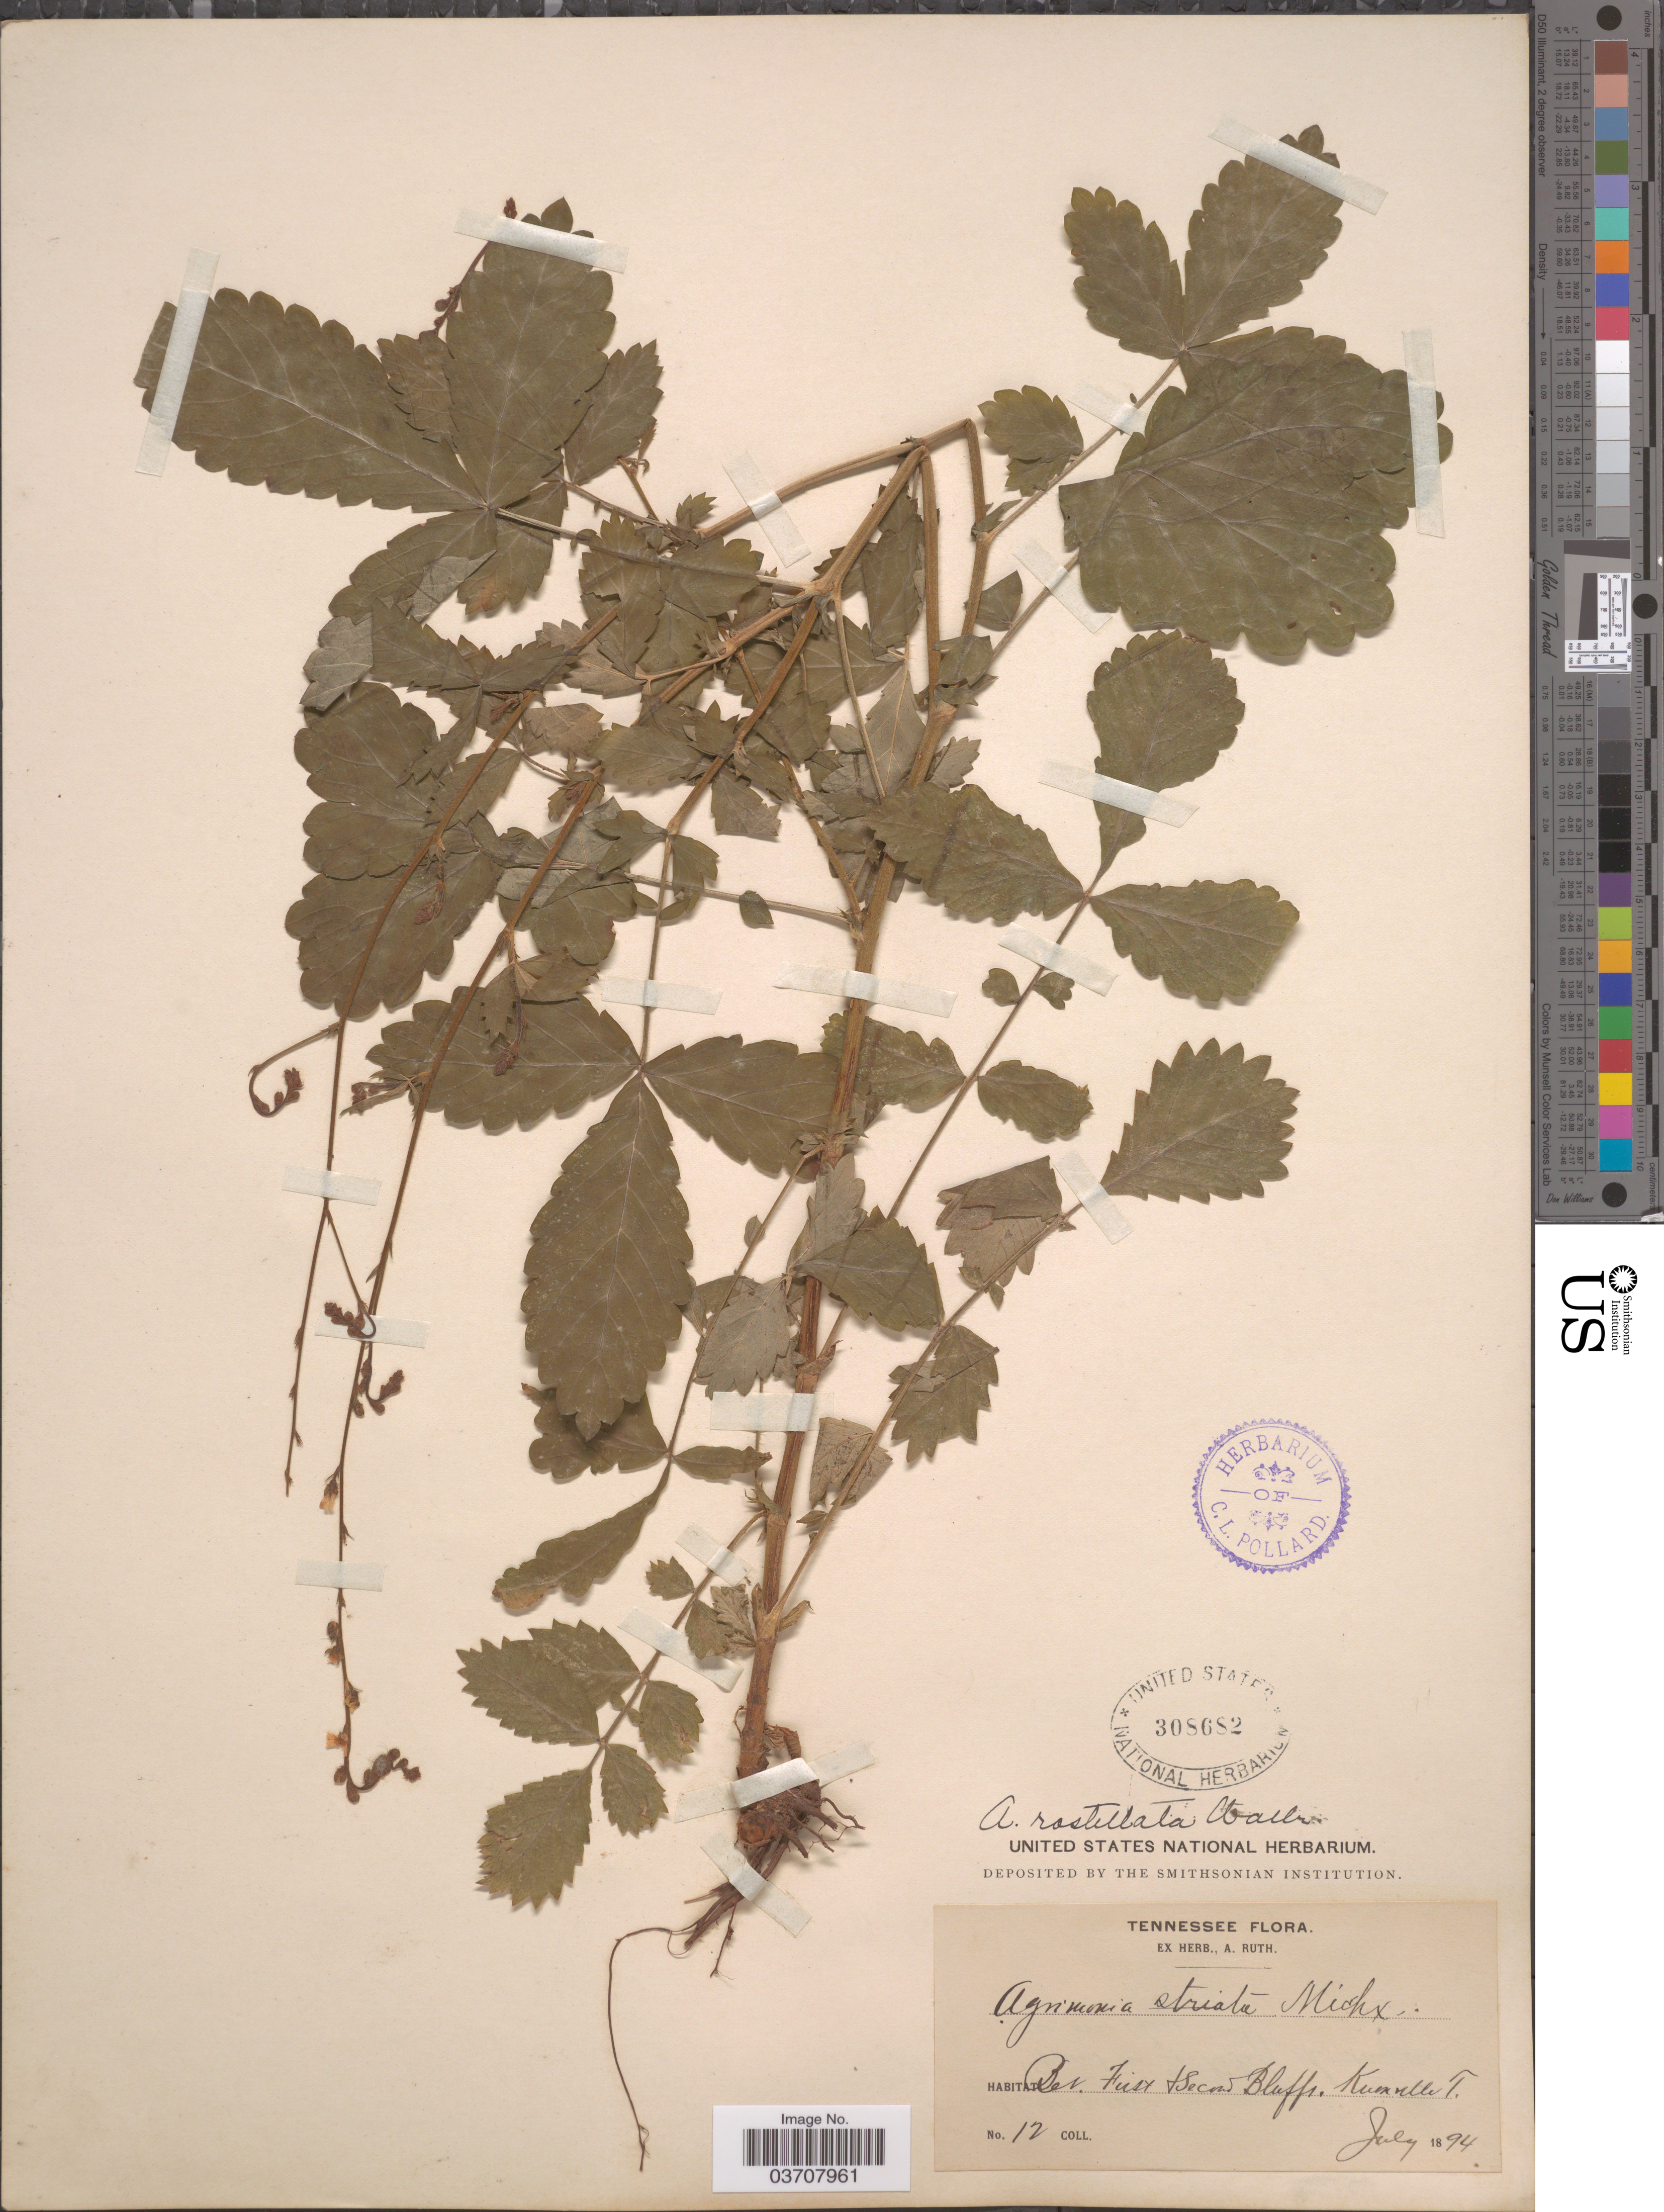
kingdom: Plantae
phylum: Tracheophyta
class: Magnoliopsida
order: Rosales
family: Rosaceae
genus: Agrimonia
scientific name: Agrimonia rostellata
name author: Wallr.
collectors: Ex herb. A. Ruth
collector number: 12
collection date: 1894-07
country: United States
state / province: Tennessee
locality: Bev. First & Second Bluffs. Knoxville T.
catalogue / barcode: US 308682